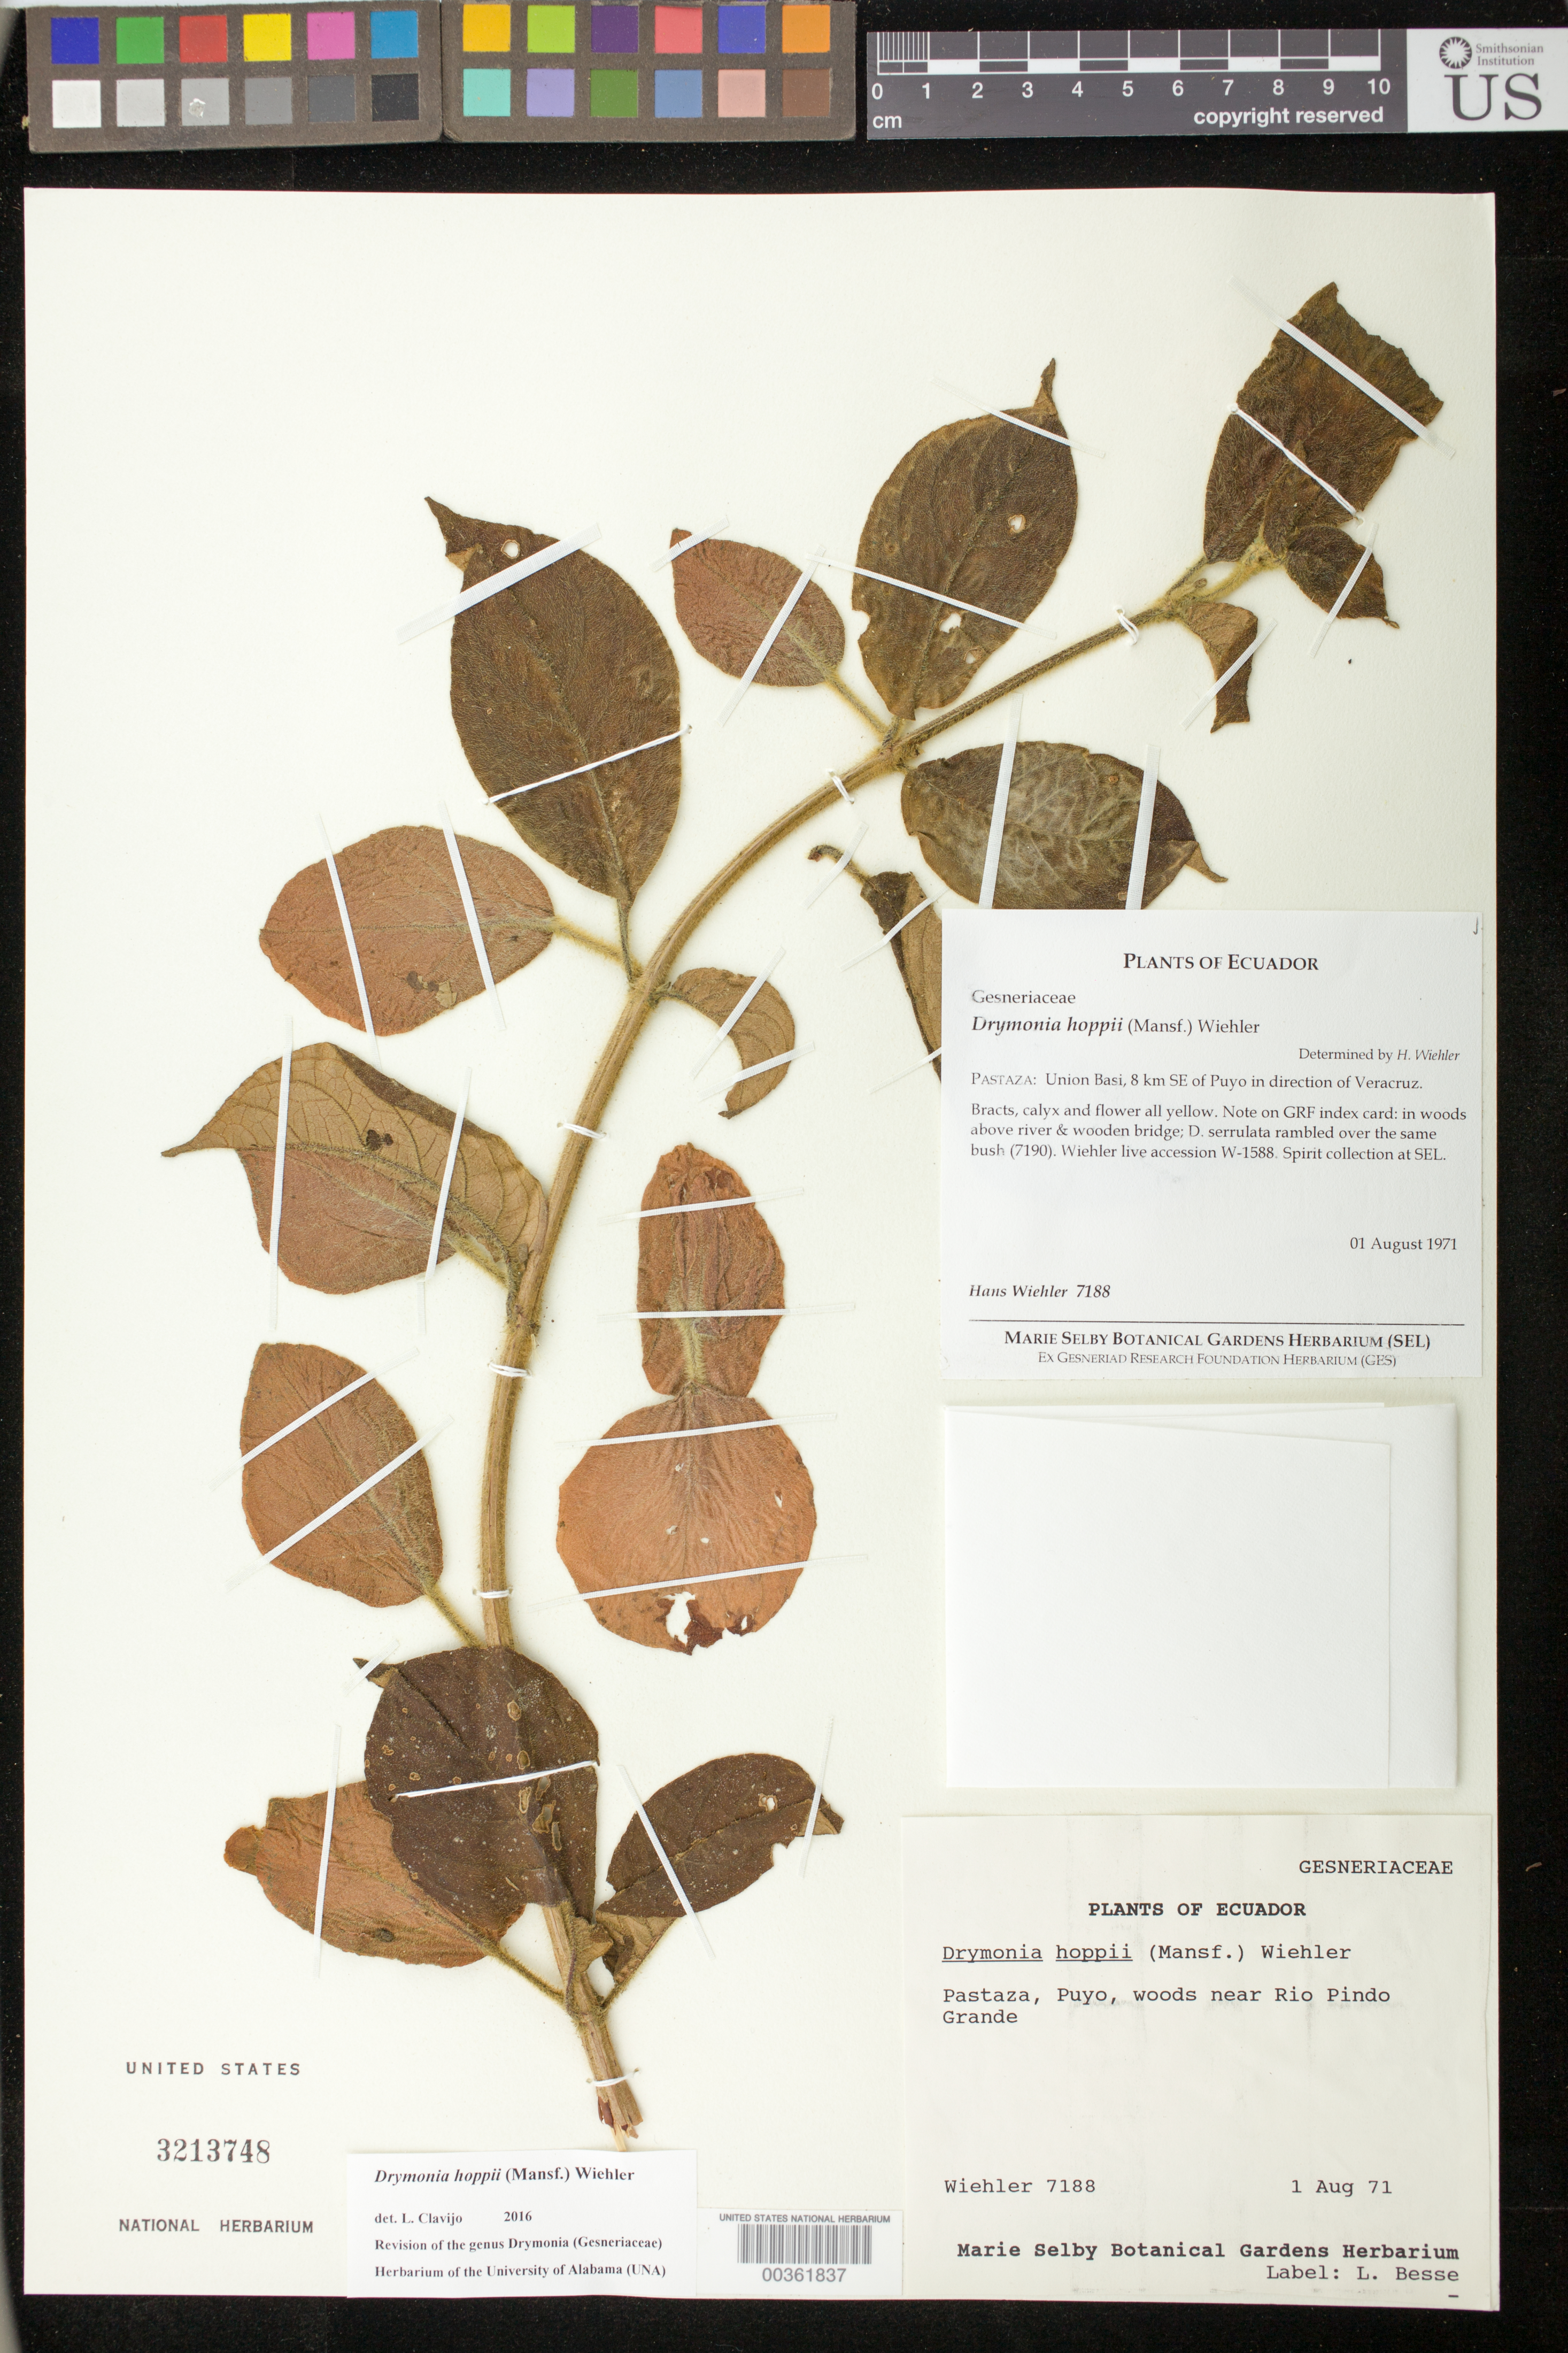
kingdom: Plantae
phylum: Tracheophyta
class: Magnoliopsida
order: Lamiales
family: Gesneriaceae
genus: Drymonia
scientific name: Drymonia hoppii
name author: (Mansf.) Wiehler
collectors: H. J. Wiehler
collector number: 7188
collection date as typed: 01 Aug 1971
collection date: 1971-08-01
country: Ecuador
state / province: Pastaza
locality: Union Basi, 8 km SE of Puyo in direction of Veracruz. [Old label, Puyo, near Rio Pindo Grande]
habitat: Woods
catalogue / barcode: US 3213748